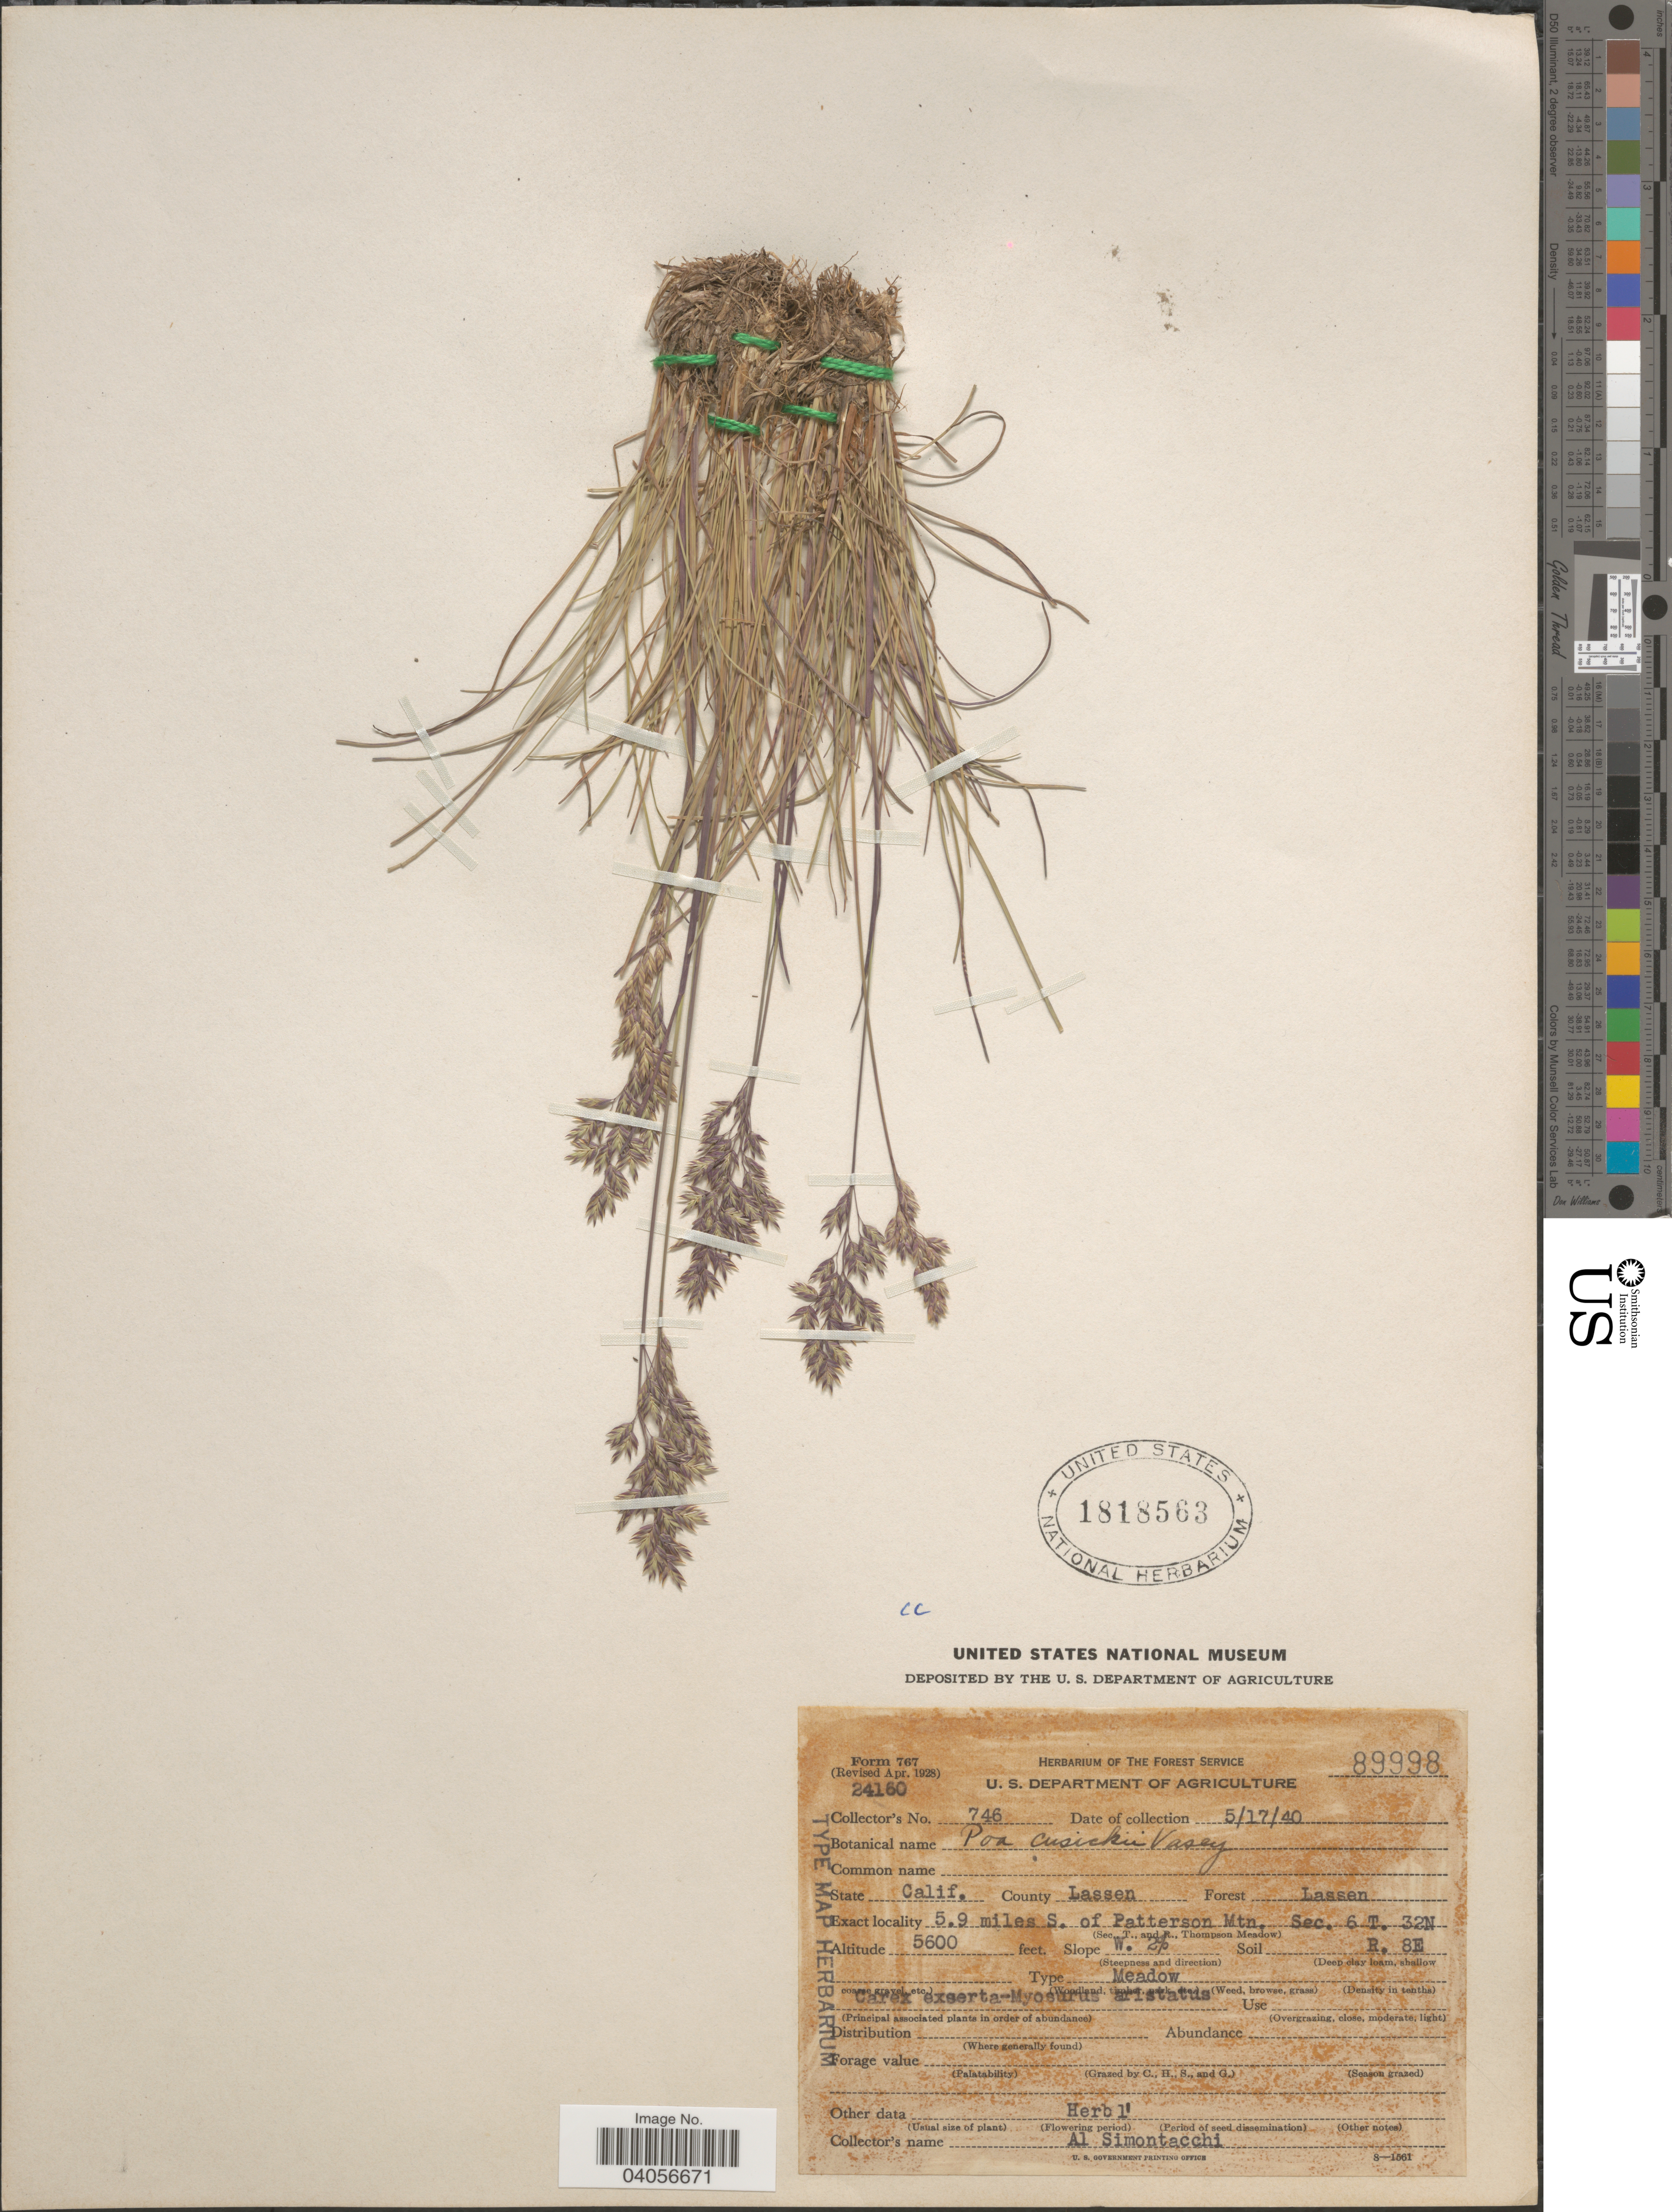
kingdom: Plantae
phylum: Tracheophyta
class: Liliopsida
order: Poales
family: Poaceae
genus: Poa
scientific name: Poa cusickii subsp. cusickii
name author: Vasey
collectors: A. Simontacchi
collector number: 746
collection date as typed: Transcribed d/m/y: 17/5/40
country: United States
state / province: California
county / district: Lassen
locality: County Lassen. Forest Lassen. 5.9 miles S. of Patterson Mtn. Sec. 6 T. 32N R. 8E.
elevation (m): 1707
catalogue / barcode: US 1818563